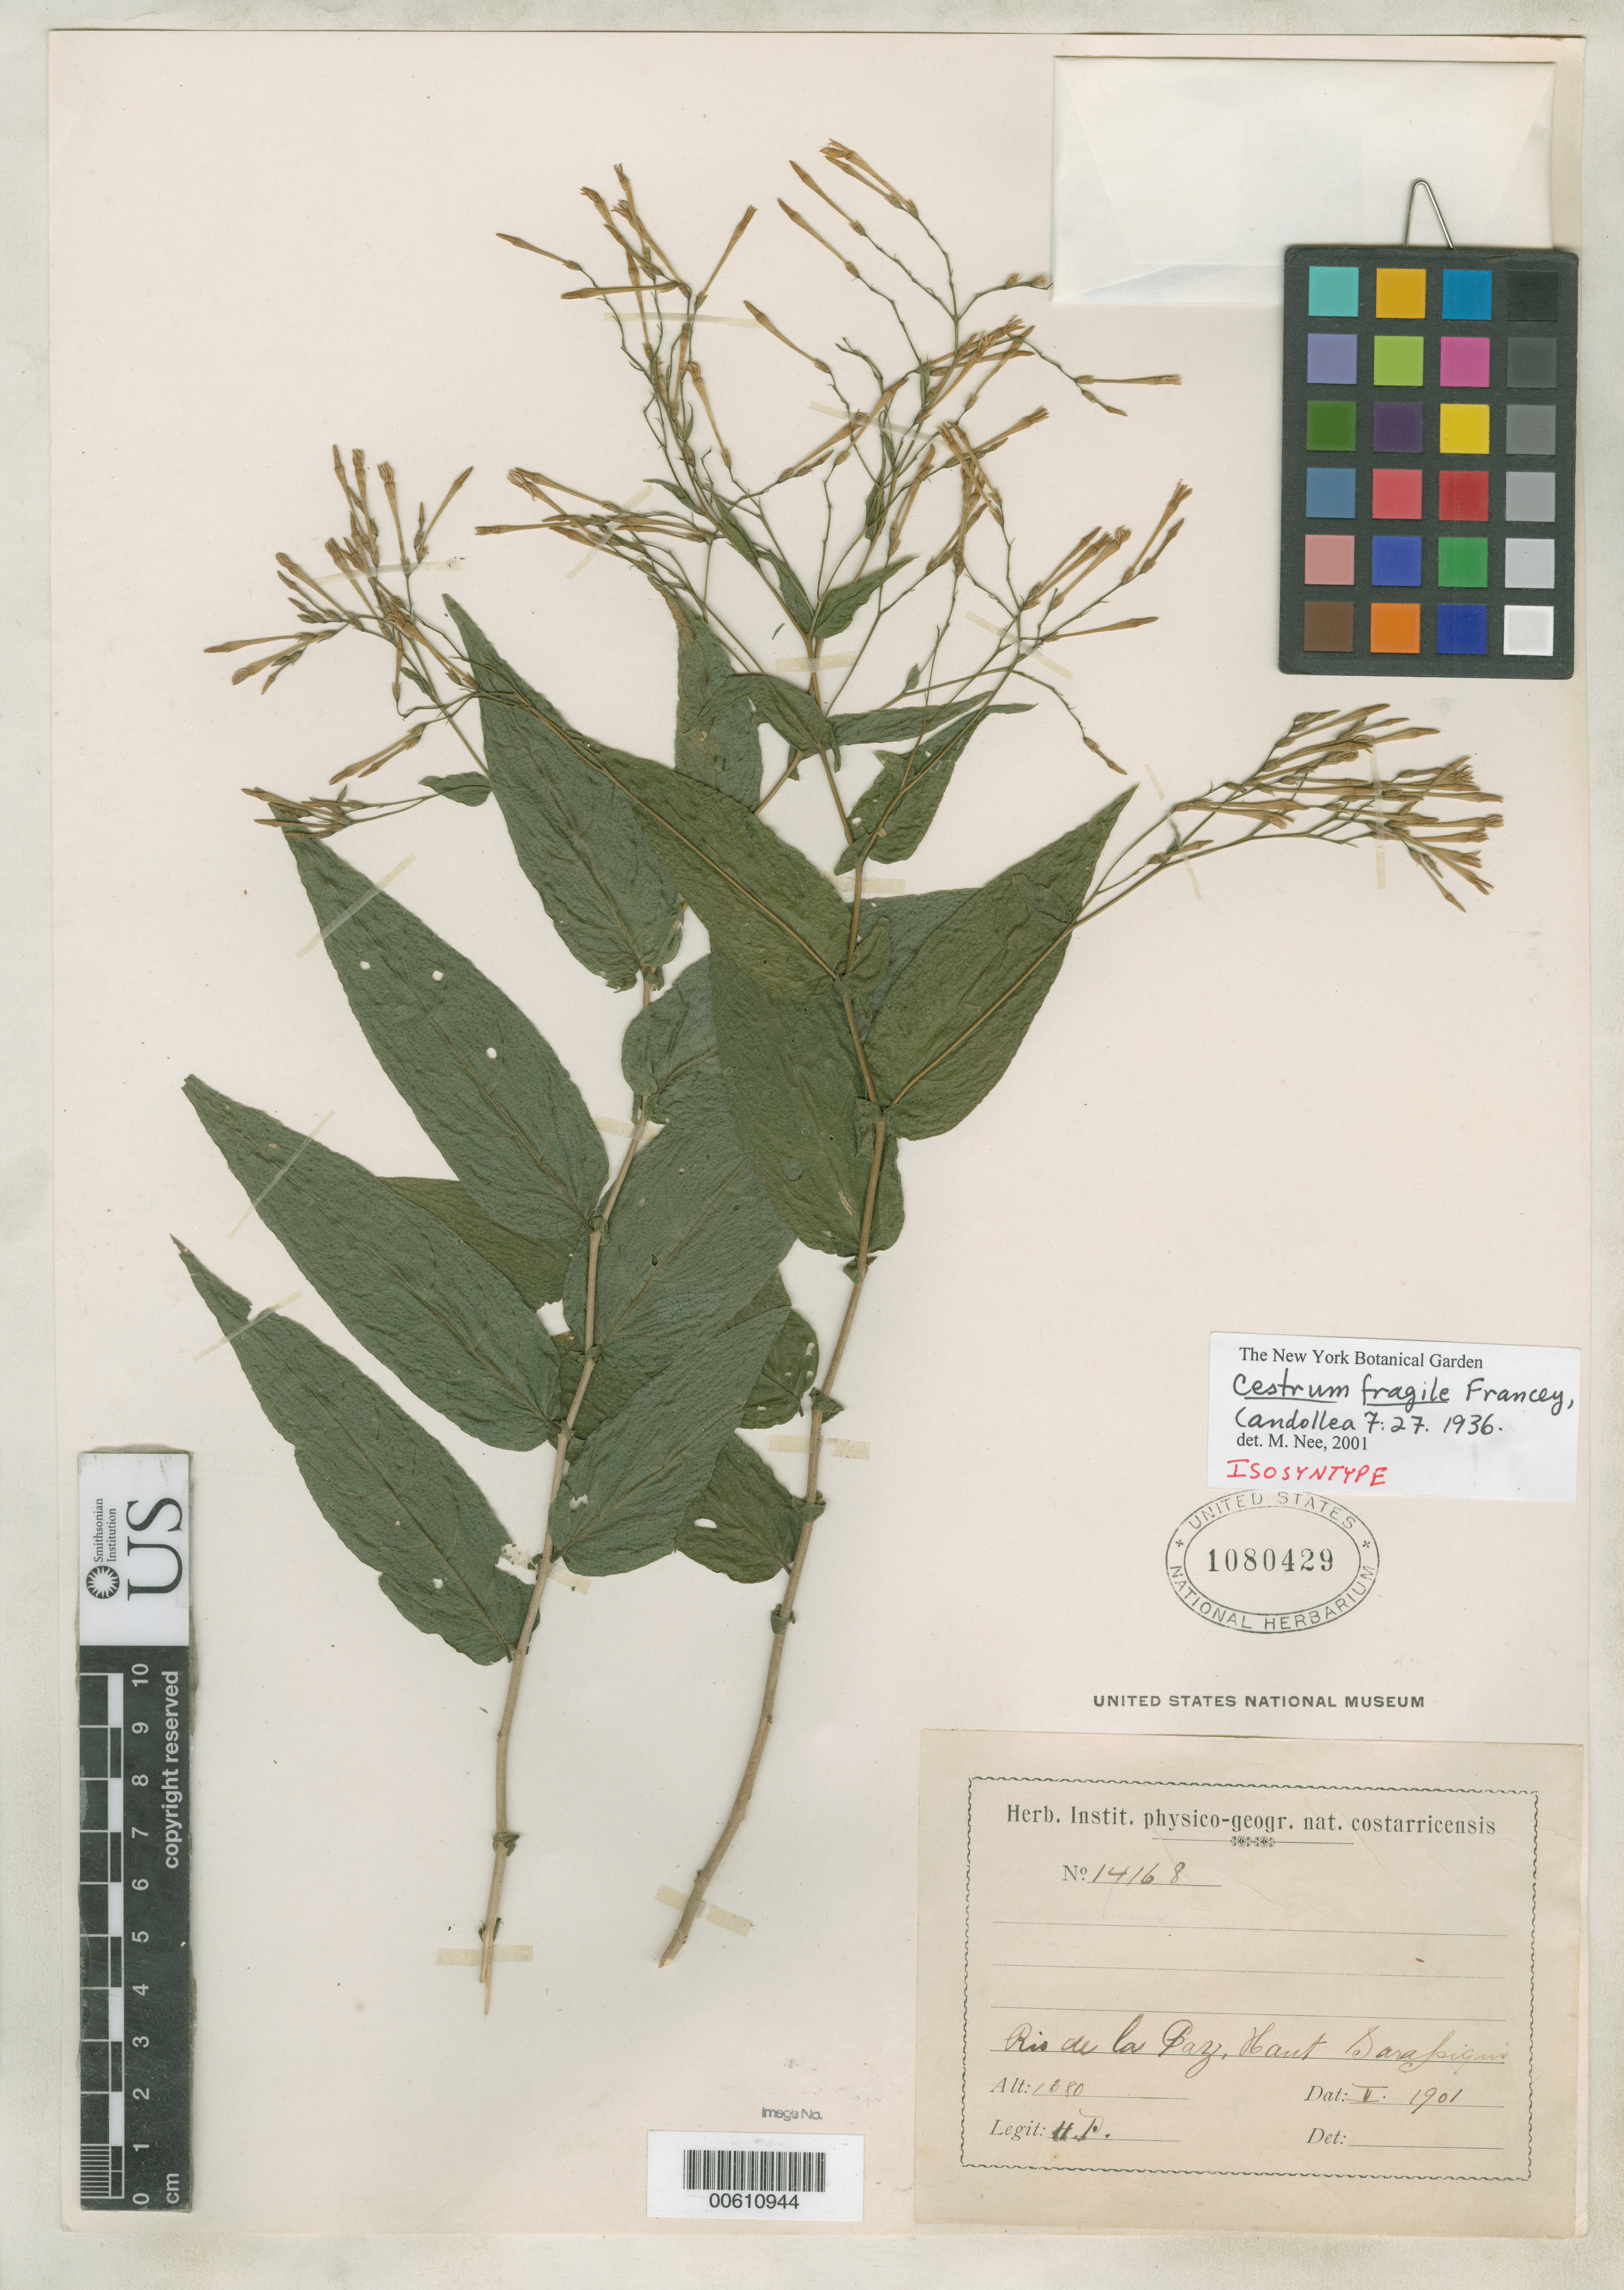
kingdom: Plantae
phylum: Tracheophyta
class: Magnoliopsida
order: Solanales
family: Solanaceae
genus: Cestrum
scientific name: Cestrum fragile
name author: Francey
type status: Isosyntype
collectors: H. F. Pittier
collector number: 14168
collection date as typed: Feb 1901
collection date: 1901-02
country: Costa Rica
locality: Rio de la Paz, Haut Sarapiquí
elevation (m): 1680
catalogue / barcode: US 1080429